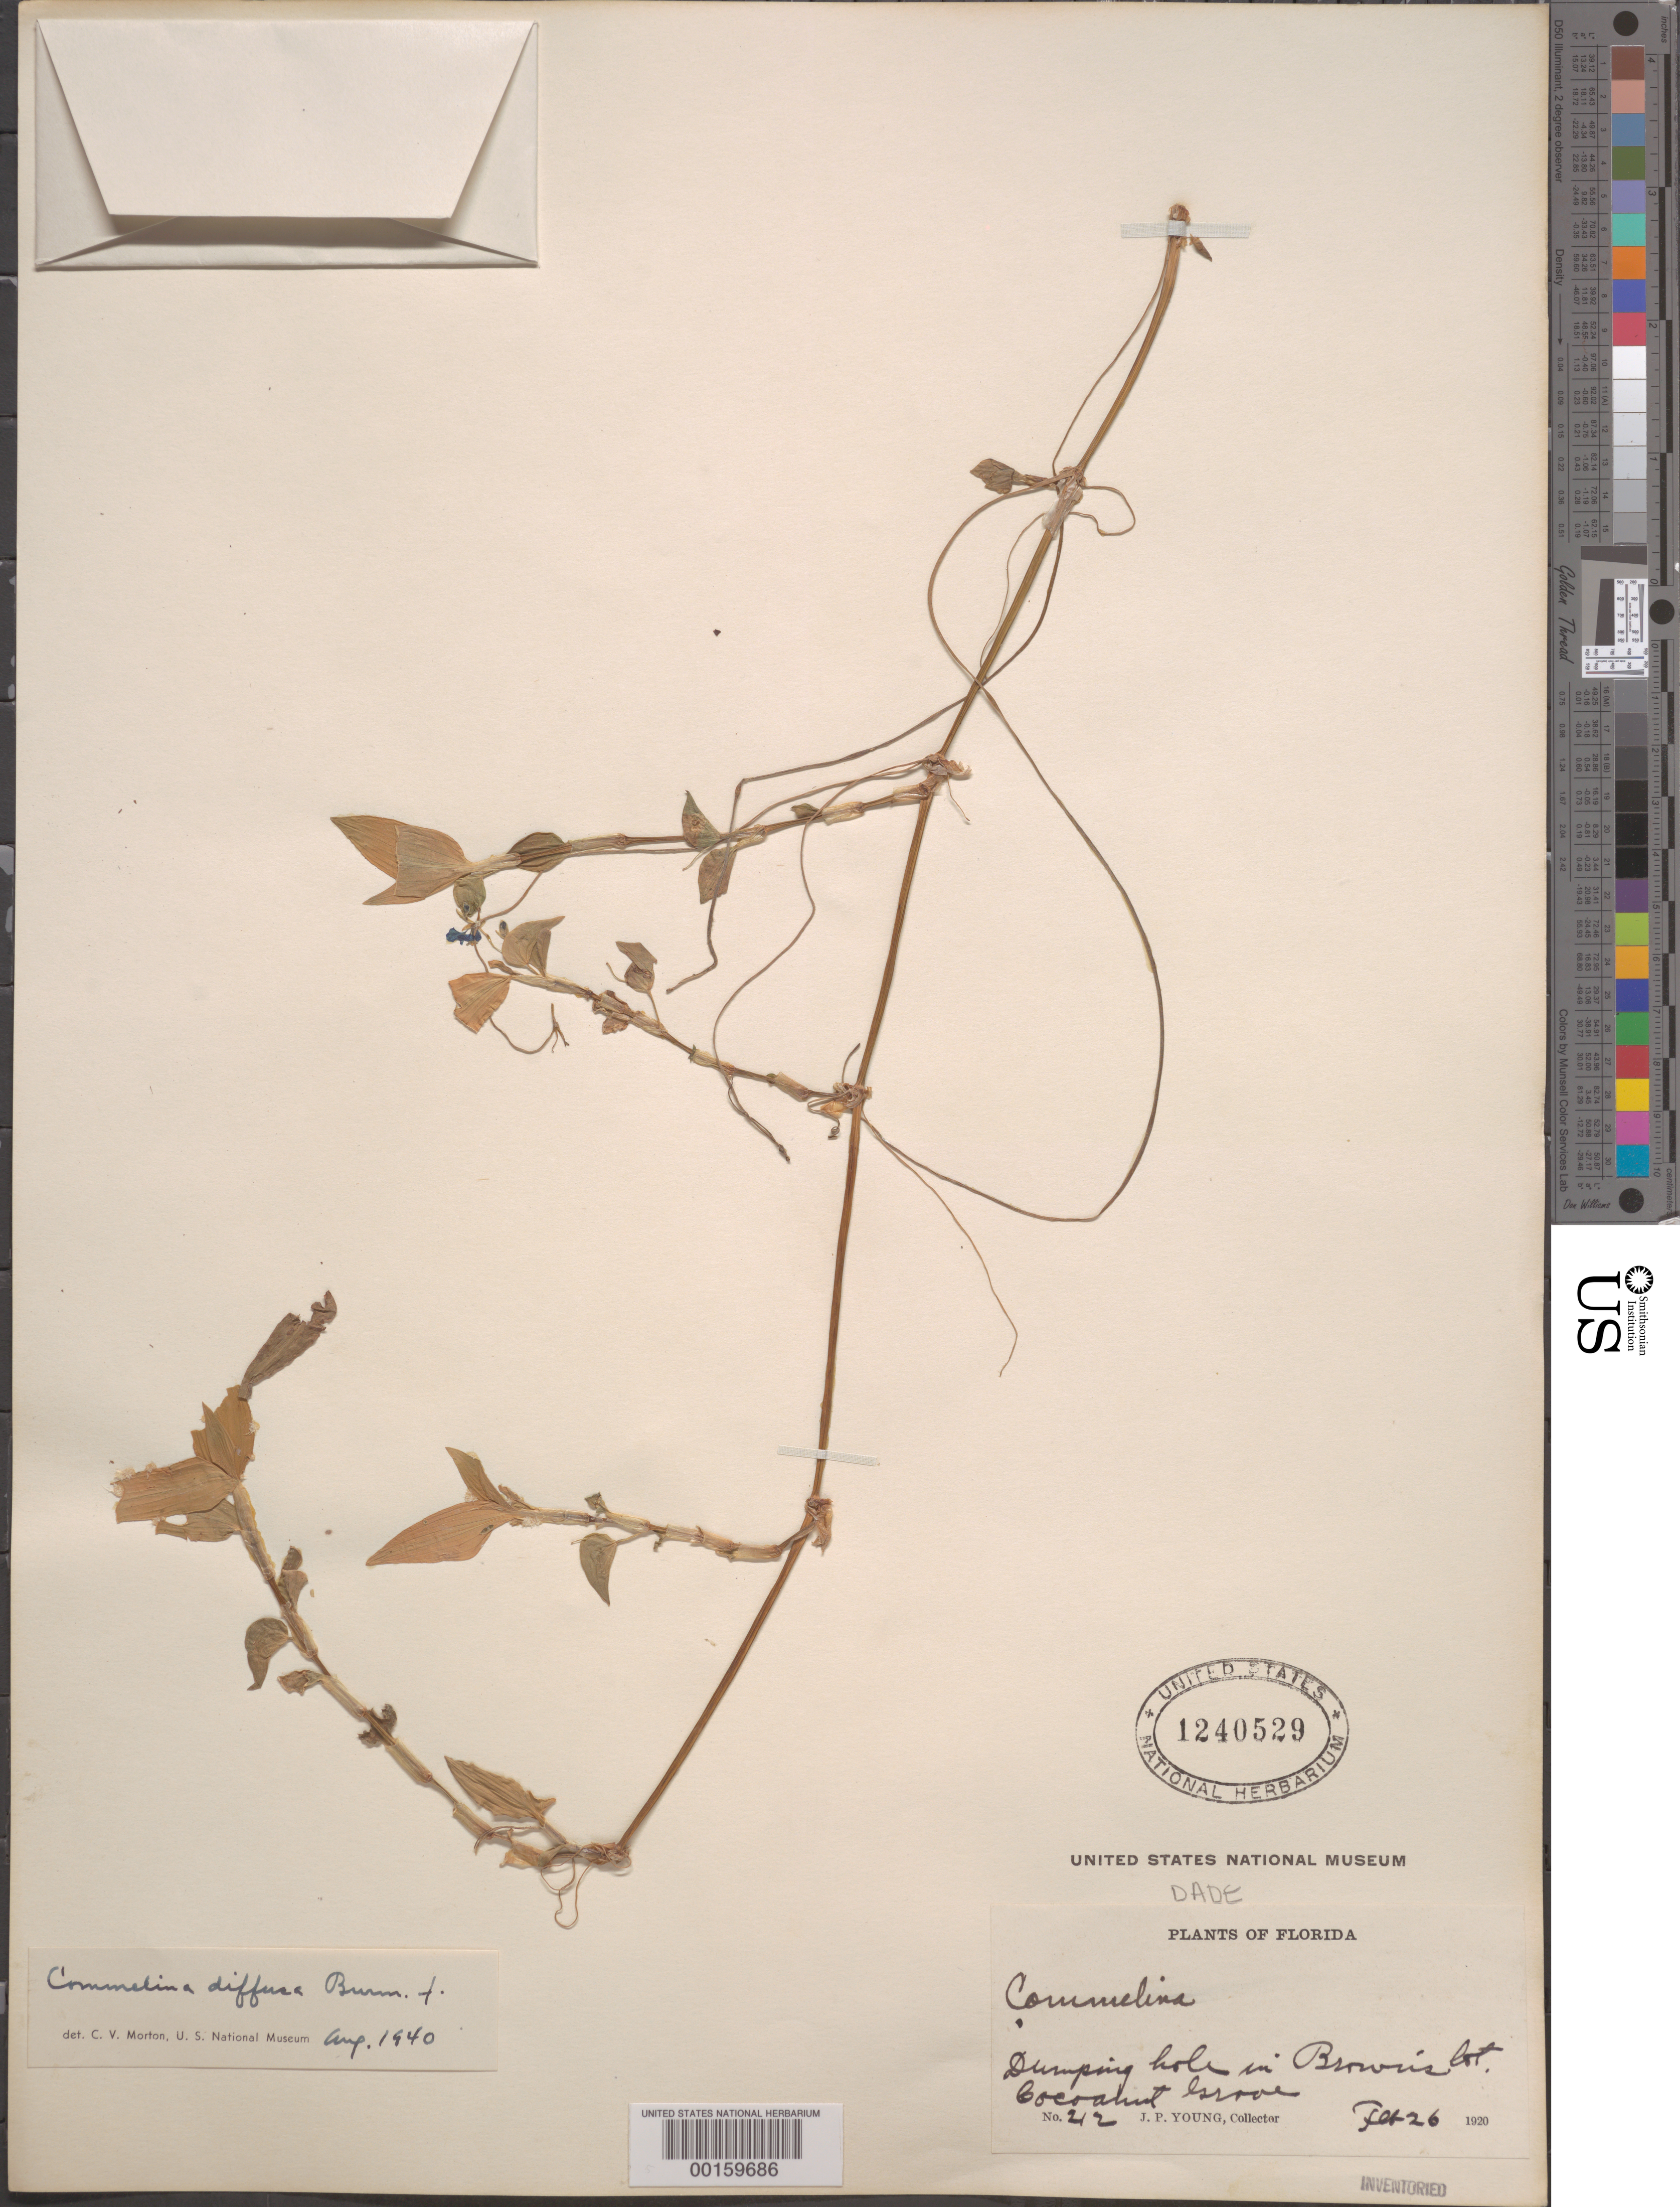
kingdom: Plantae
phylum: Tracheophyta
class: Liliopsida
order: Commelinales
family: Commelinaceae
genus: Commelina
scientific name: Commelina diffusa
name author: Burm. f.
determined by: Morton, C. V.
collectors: J. P. Young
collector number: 212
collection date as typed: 26 Feb 1920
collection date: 1920-02-26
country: United States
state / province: Florida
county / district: Dade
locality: Coconut grove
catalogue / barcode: US 1240529